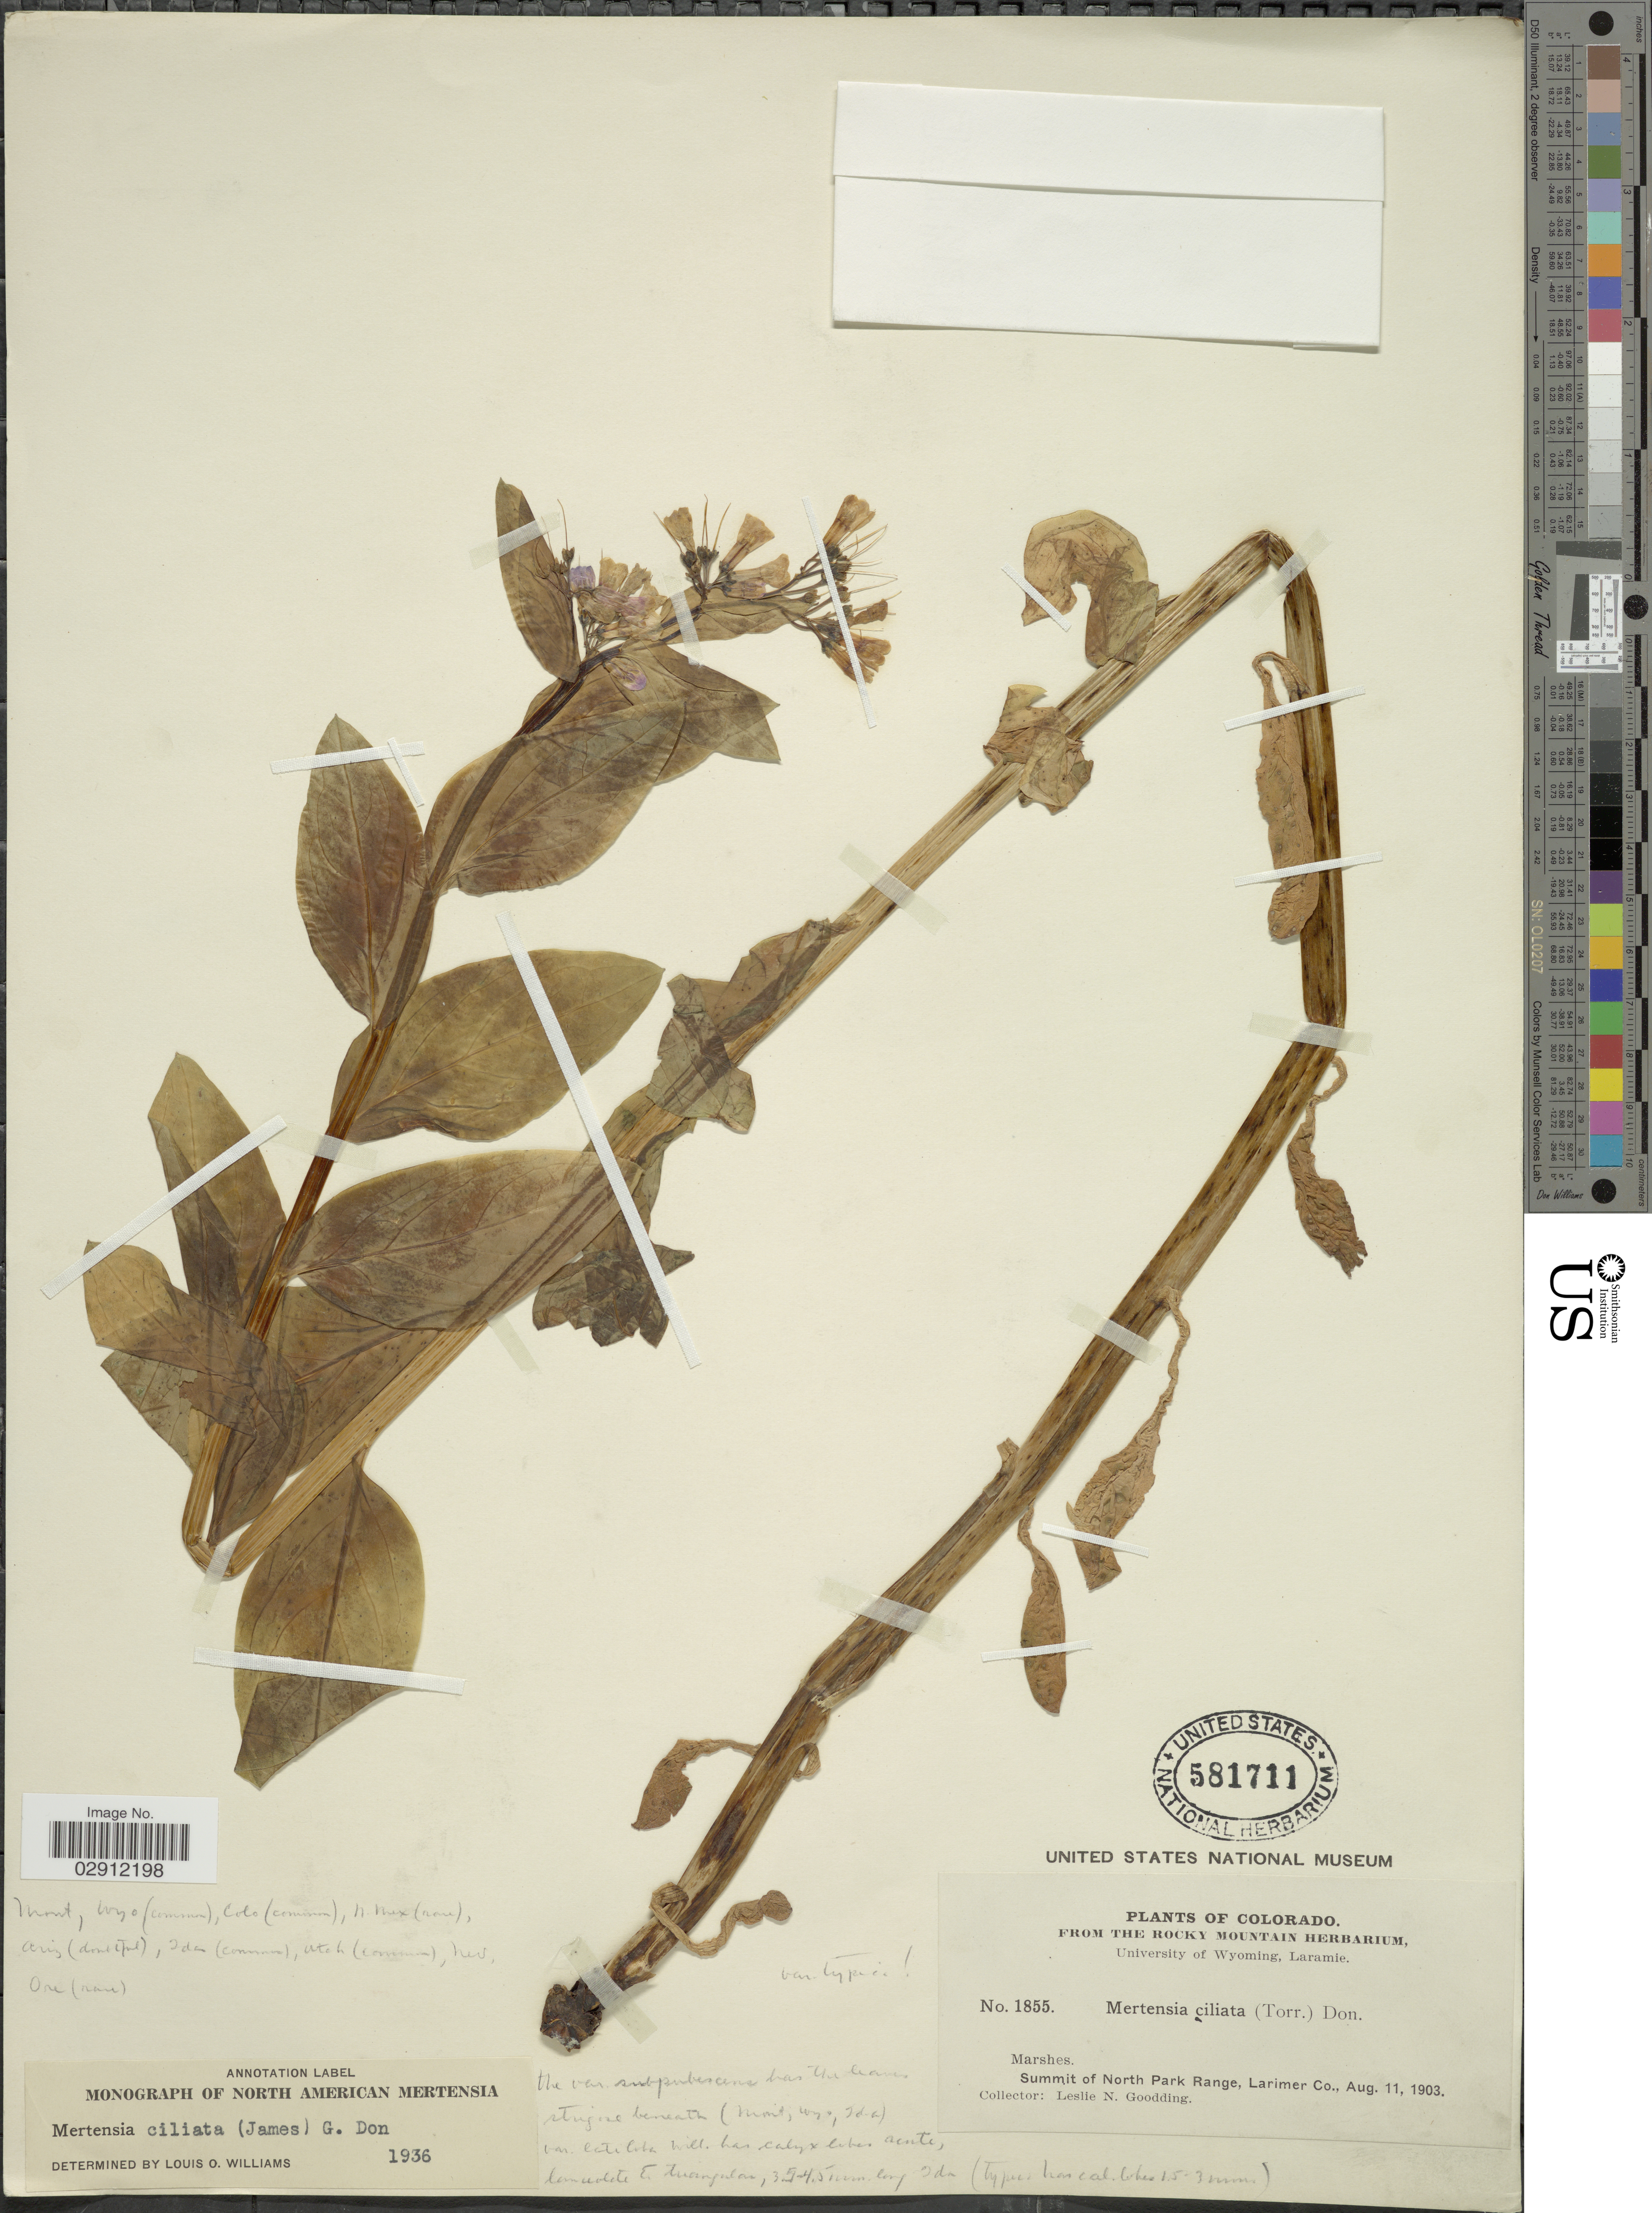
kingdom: Plantae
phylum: Tracheophyta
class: Magnoliopsida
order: Boraginales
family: Boraginaceae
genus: Mertensia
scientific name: Mertensia ciliata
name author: (James) G. Don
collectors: L. N. Goodding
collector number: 1855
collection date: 1903-08-11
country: United States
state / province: Colorado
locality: Summit of North Park Range, Larimer Co.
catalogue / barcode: US 581711